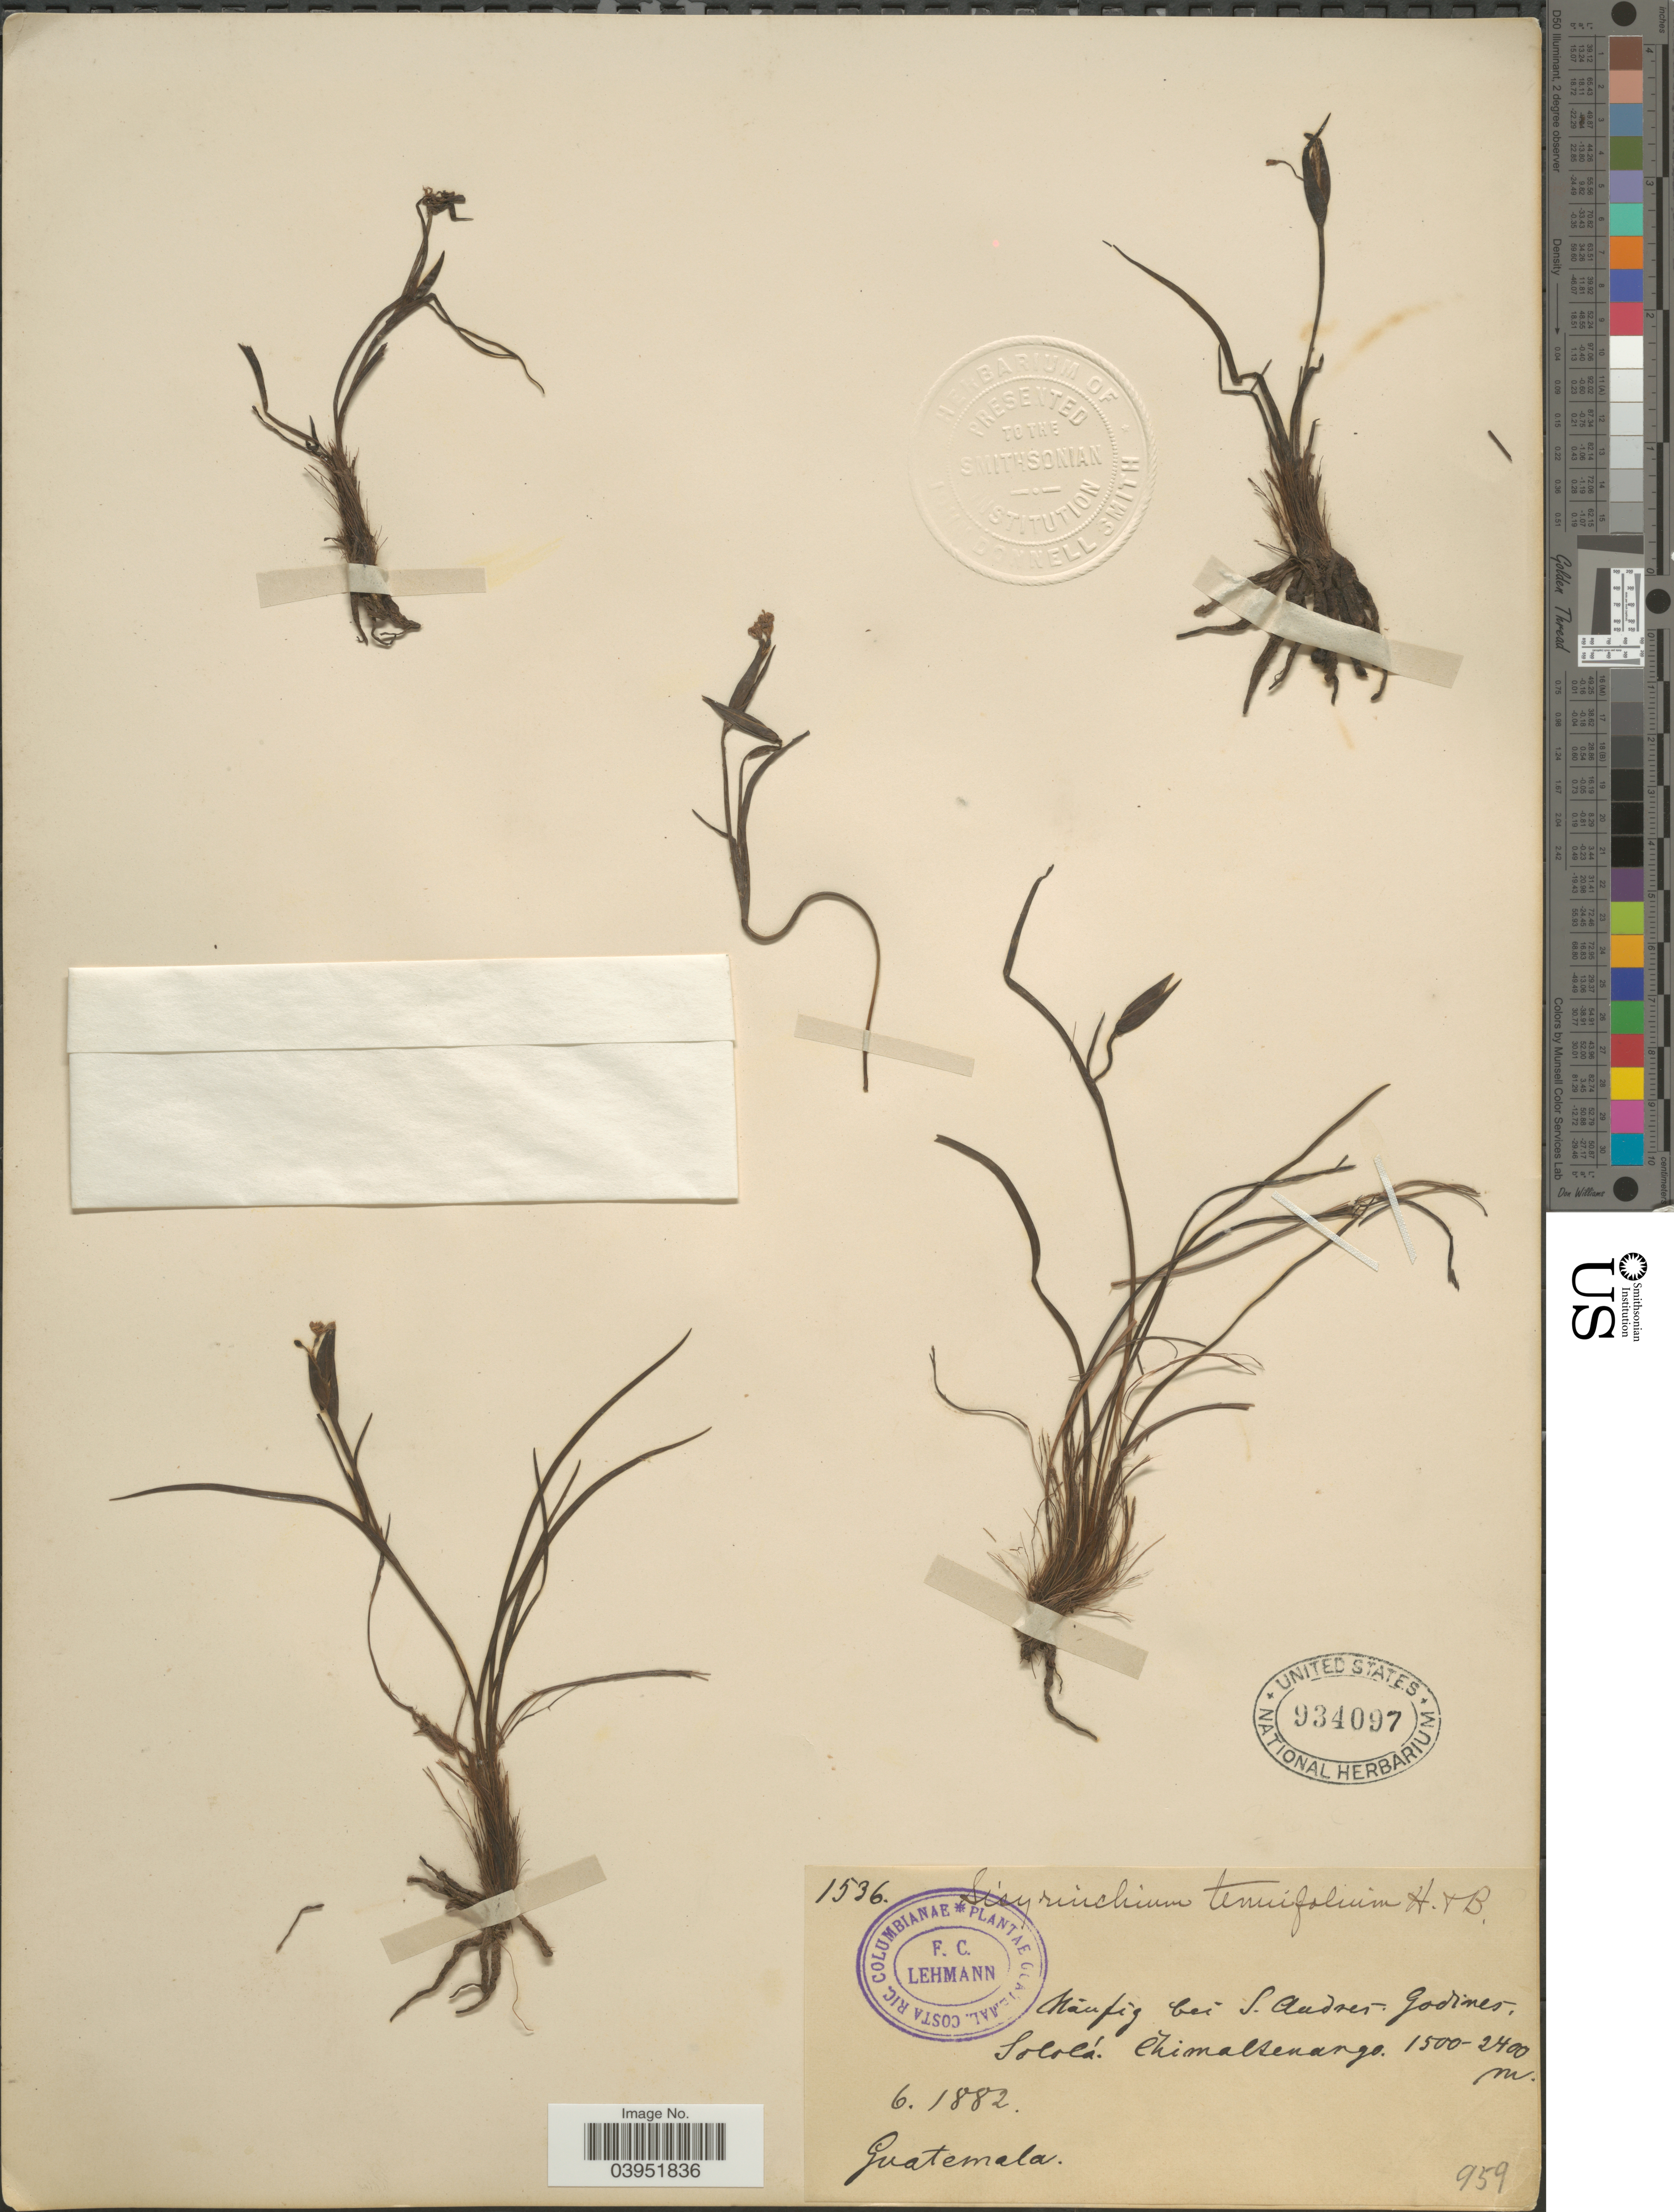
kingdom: Plantae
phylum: Tracheophyta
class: Liliopsida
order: Asparagales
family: Iridaceae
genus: Sisyrinchium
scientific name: Sisyrinchium tenuifolium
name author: Humb. & Bonpl. ex Willd.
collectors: F. C. Lehmann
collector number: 1536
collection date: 1882-06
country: Guatemala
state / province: Chimaltenango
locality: Naufig bei S. Andres Godines, Sololá.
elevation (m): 1500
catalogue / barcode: US 934097